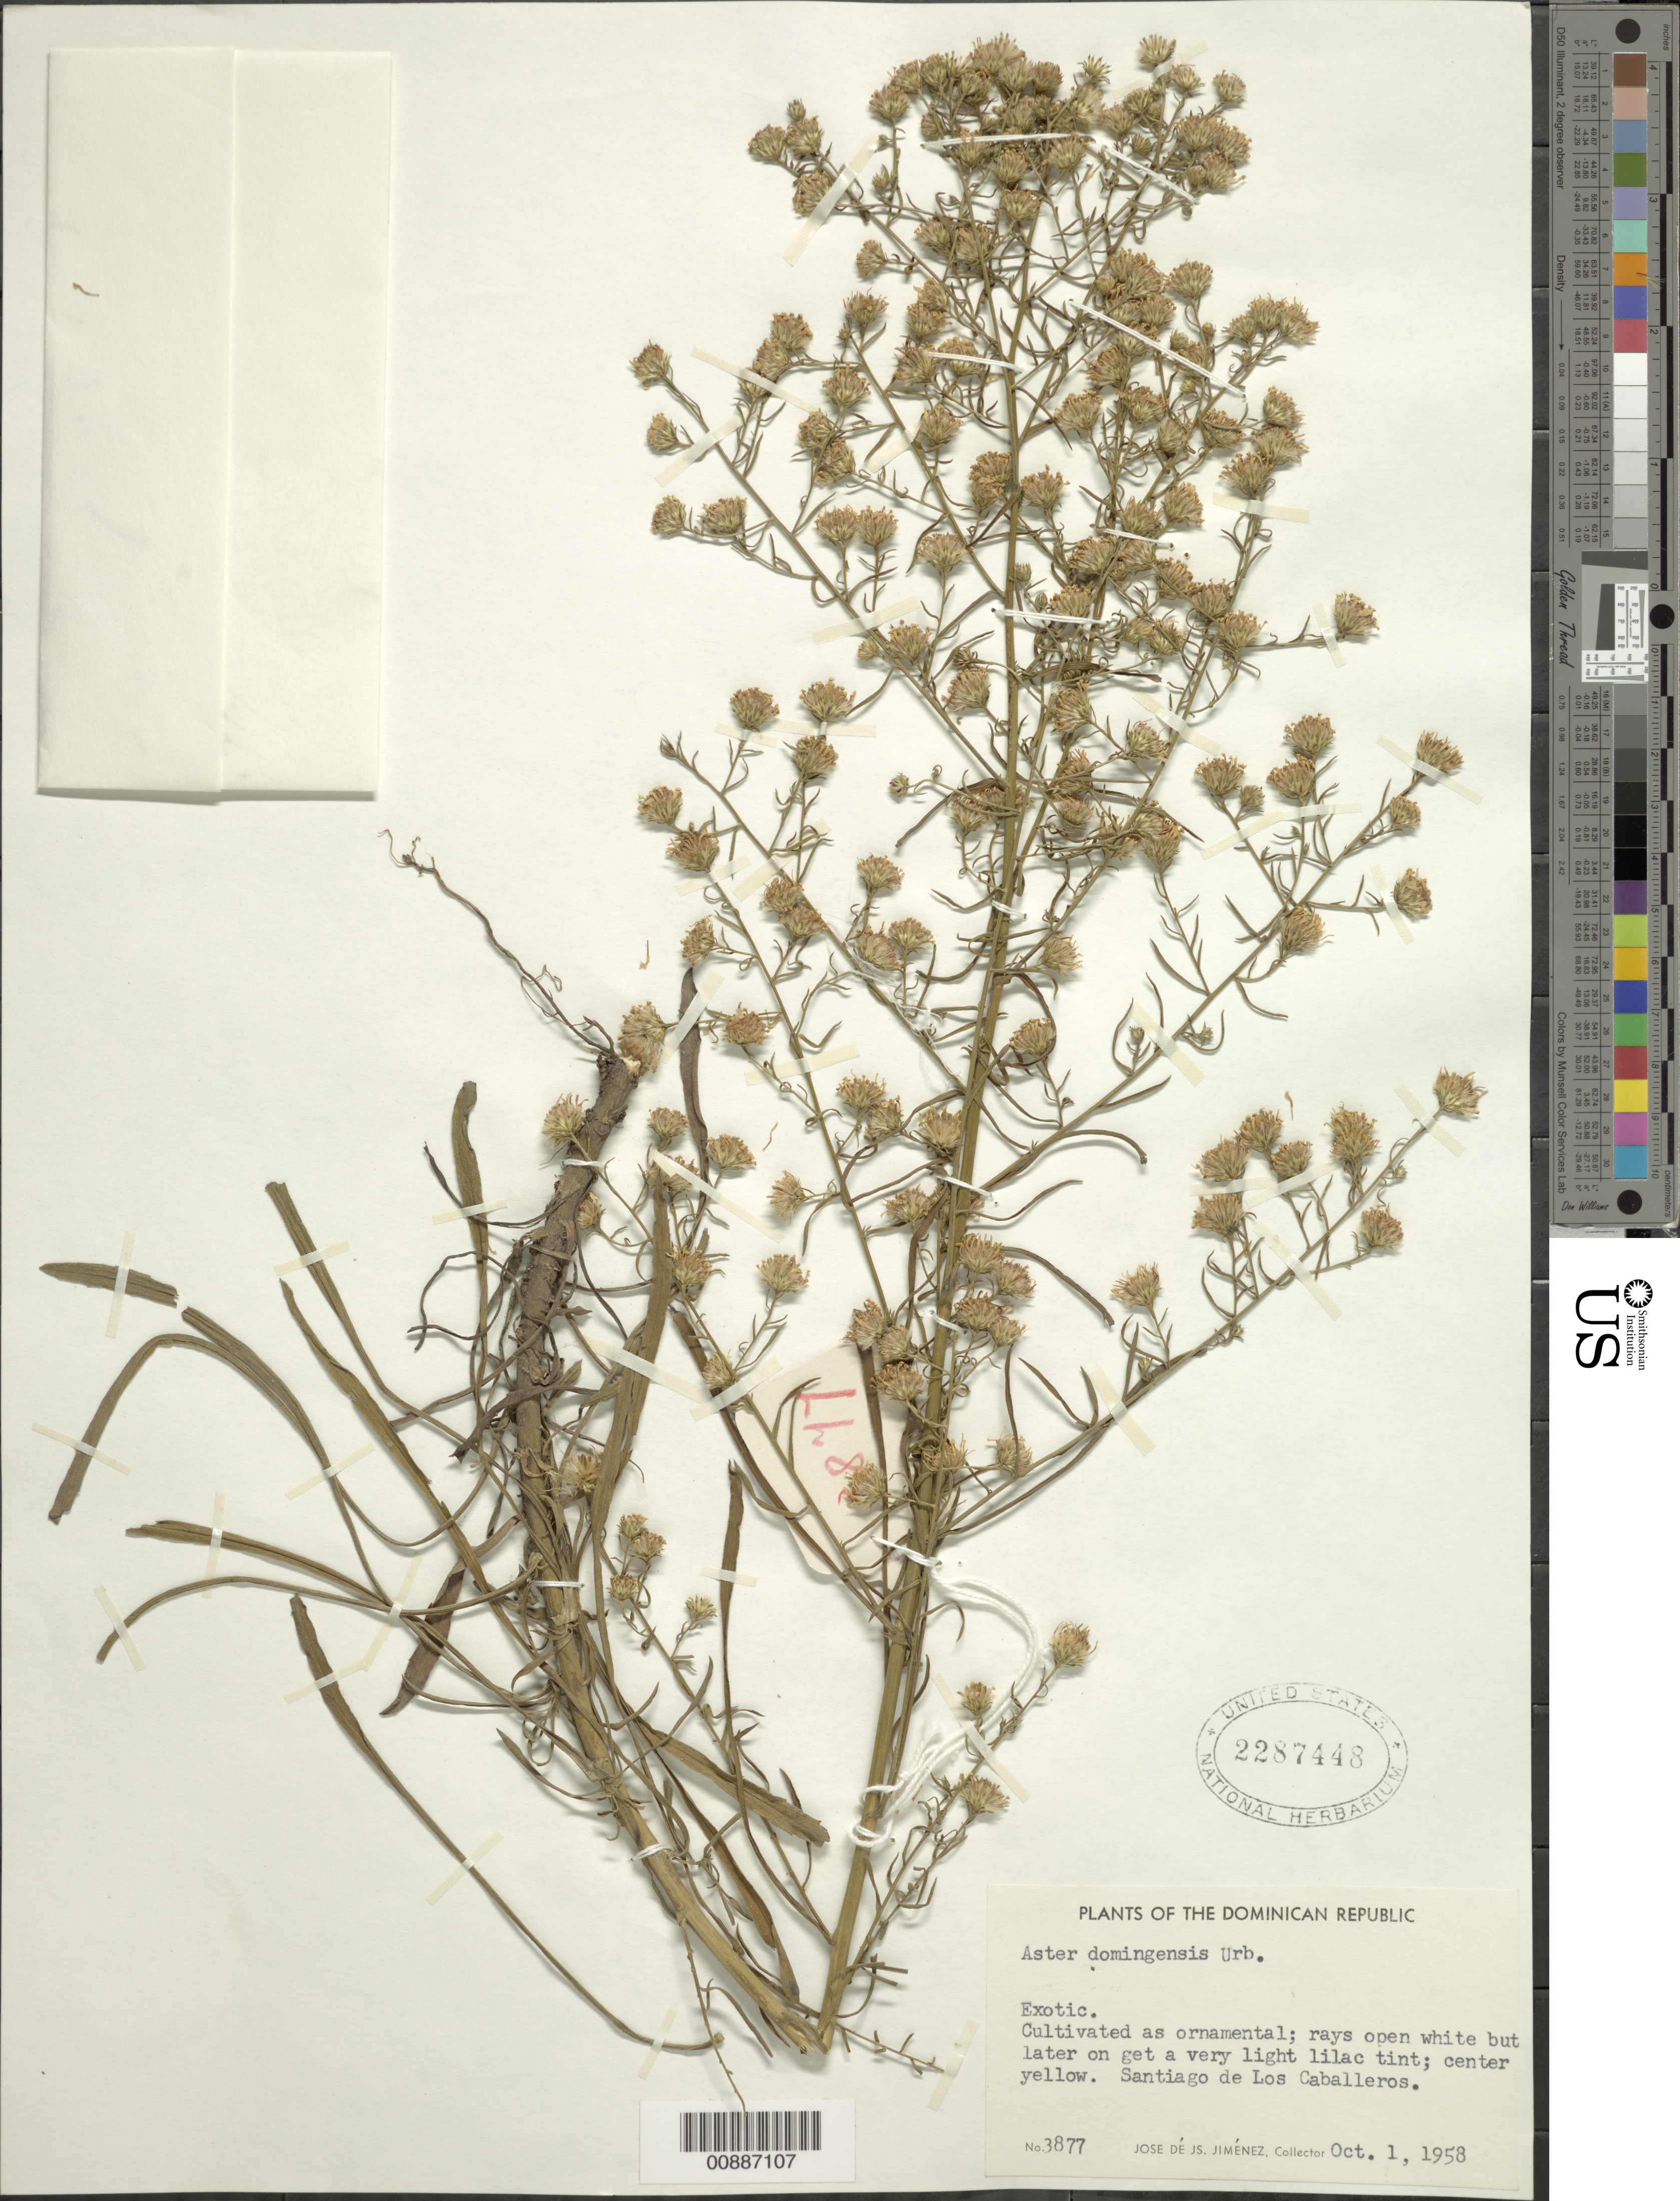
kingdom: Plantae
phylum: Tracheophyta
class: Magnoliopsida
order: Asterales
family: Asteraceae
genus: Symphyotrichum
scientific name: Symphyotrichum domingensis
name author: (Urb.) G.L. Nesom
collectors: J. J. Jiménez Almonte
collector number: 3877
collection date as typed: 01 Oct 1958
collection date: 1958-10-01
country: Dominican Republic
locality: Santiago de Los Caballeros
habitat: Garden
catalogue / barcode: US 2287448